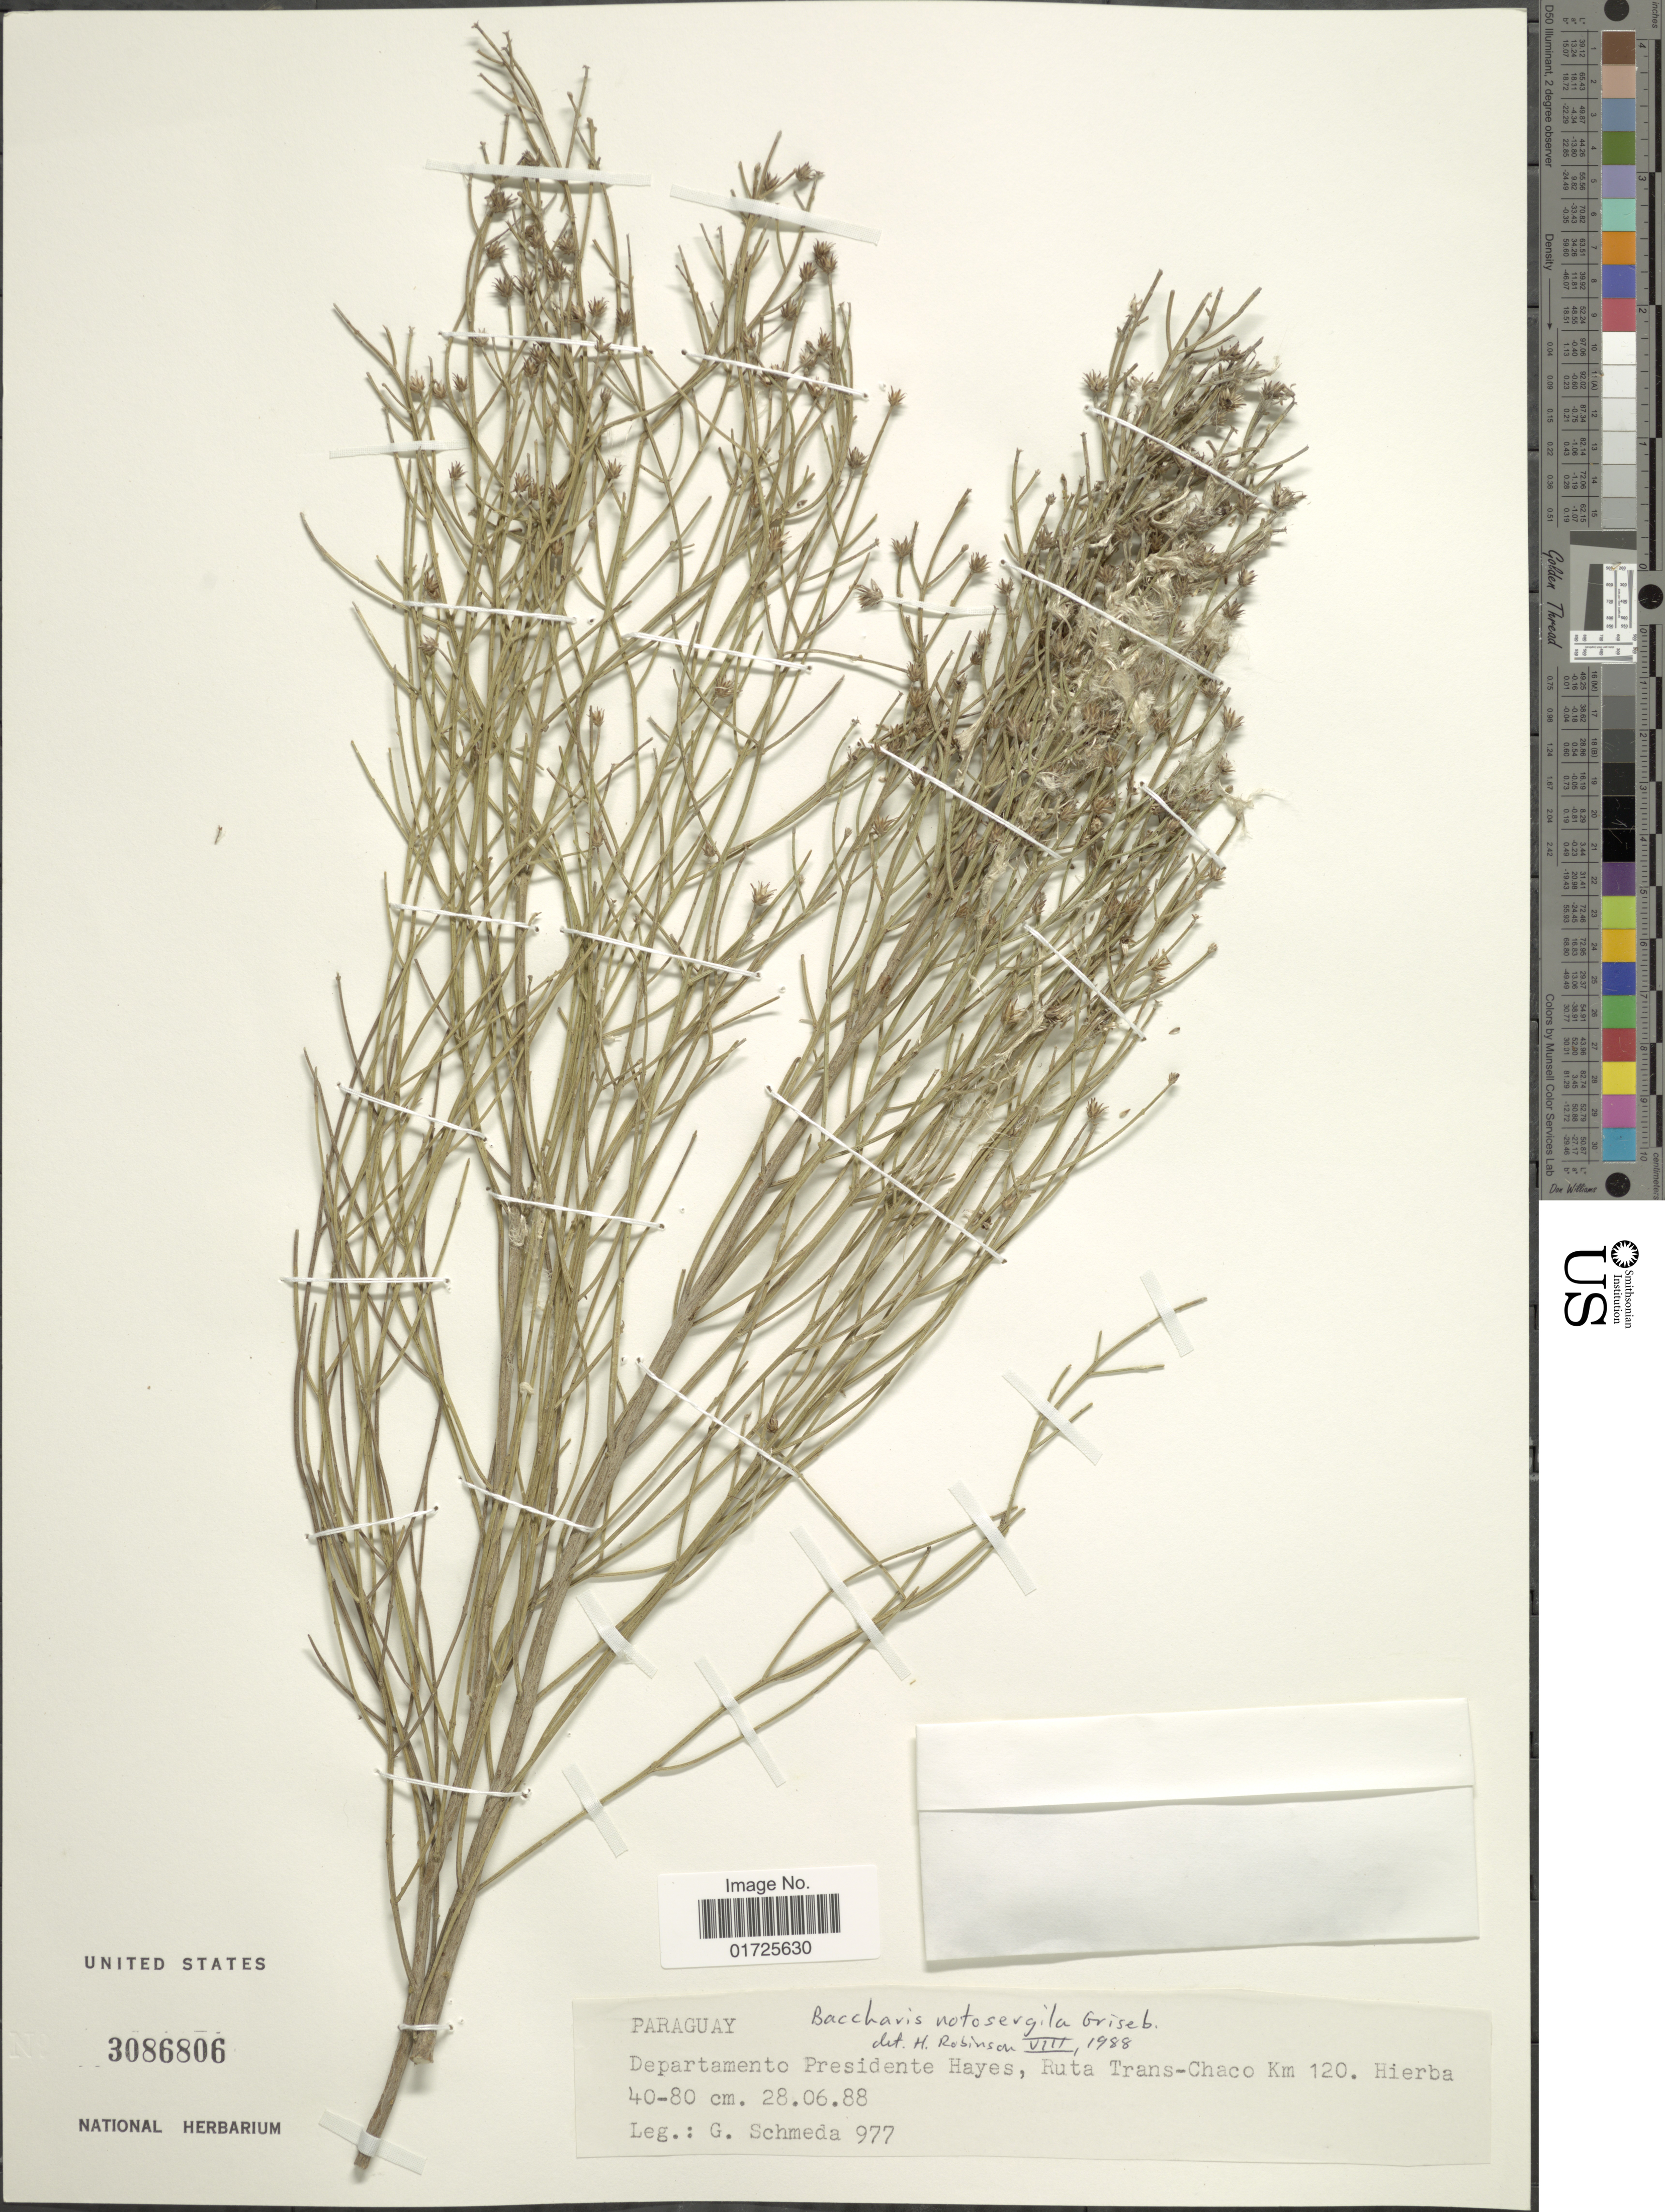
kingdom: Plantae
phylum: Tracheophyta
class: Magnoliopsida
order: Asterales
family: Asteraceae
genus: Baccharis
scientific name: Baccharis notosergila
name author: Griseb.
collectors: G. Schmeda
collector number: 977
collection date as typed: Transcribed d/m/y: 28/6/88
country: Paraguay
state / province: Presidente Hayes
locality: Departamento Presidente Hayes, Ruta Trans-Chaco Km 120.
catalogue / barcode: US 3086806